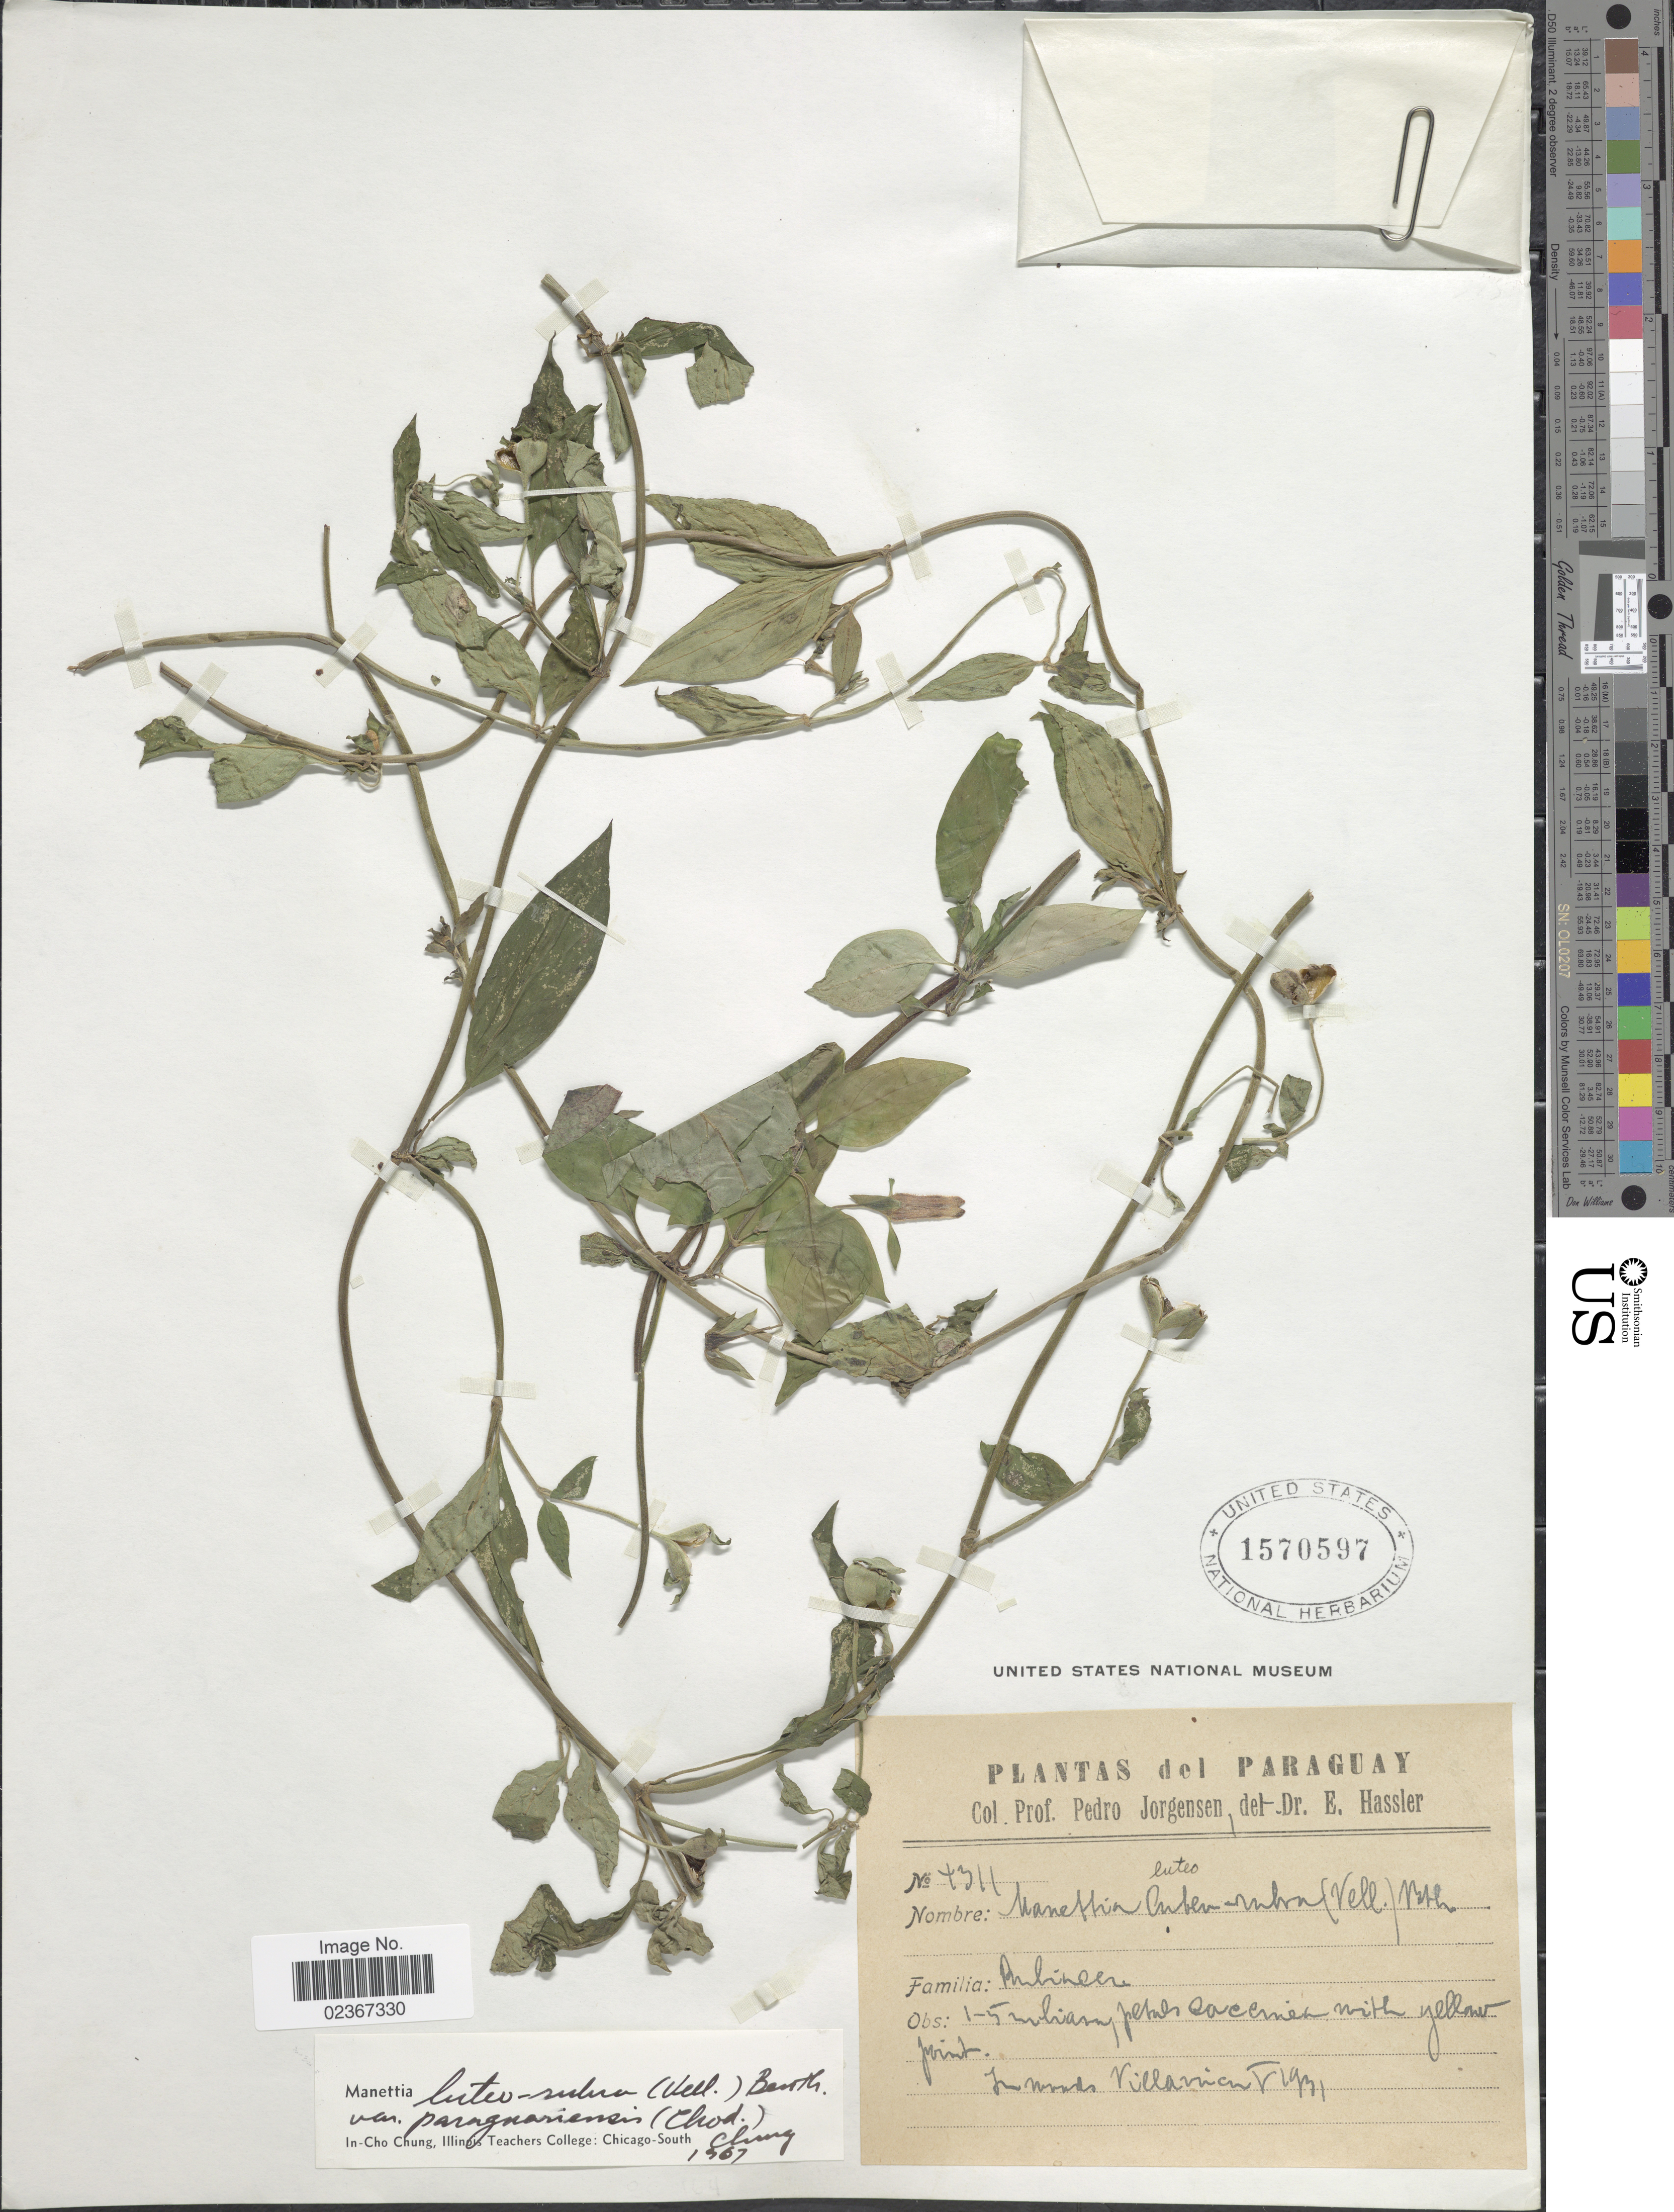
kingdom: Plantae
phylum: Tracheophyta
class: Magnoliopsida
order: Gentianales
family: Rubiaceae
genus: Manettia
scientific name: Manettia luteorubra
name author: (Vell.) Benth.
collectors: P. Jörgensen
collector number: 4311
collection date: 1931-05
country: Paraguay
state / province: Guaira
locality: In woods Villarrica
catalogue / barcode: US 1570597